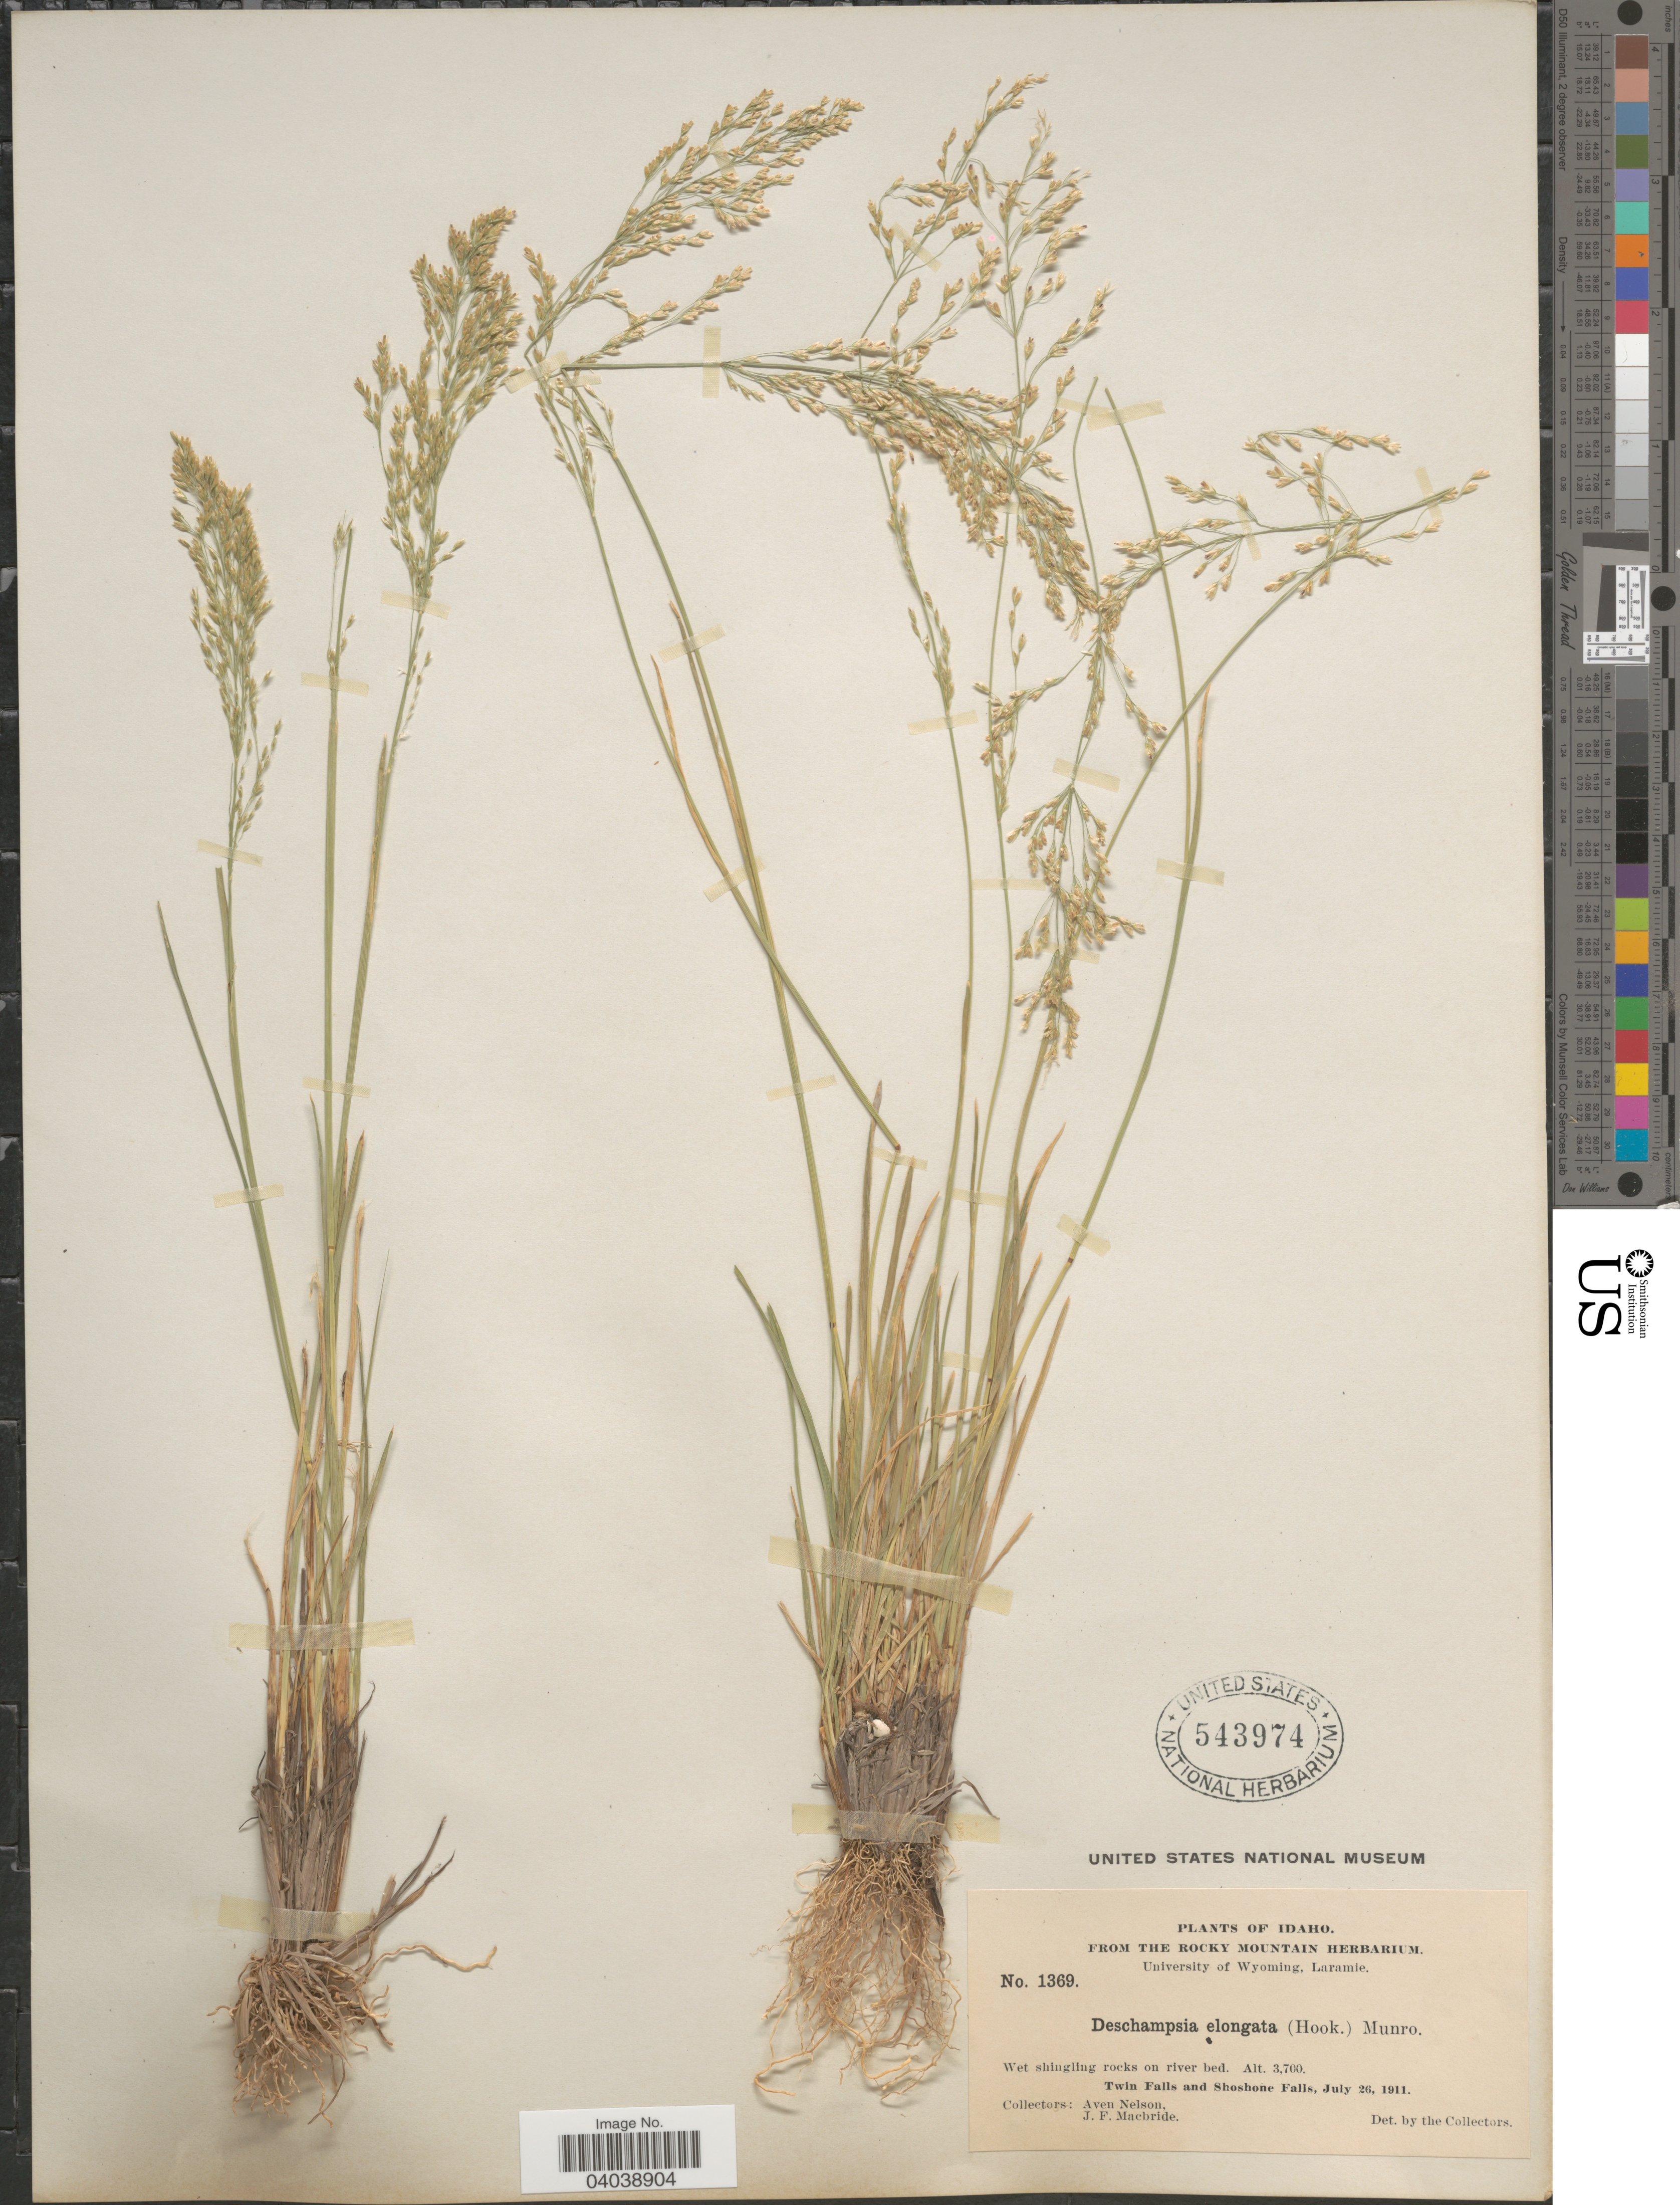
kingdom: Plantae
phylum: Tracheophyta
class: Liliopsida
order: Poales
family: Poaceae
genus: Deschampsia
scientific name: Deschampsia cespitosa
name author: (L.) P. Beauv.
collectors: A. Nelson & J. F. Macbride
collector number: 1369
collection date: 1911-07-26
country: United States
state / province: Idaho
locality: Wet shingling rocks on river bed. Twin Falls and Shoshone Falls.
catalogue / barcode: US 543974